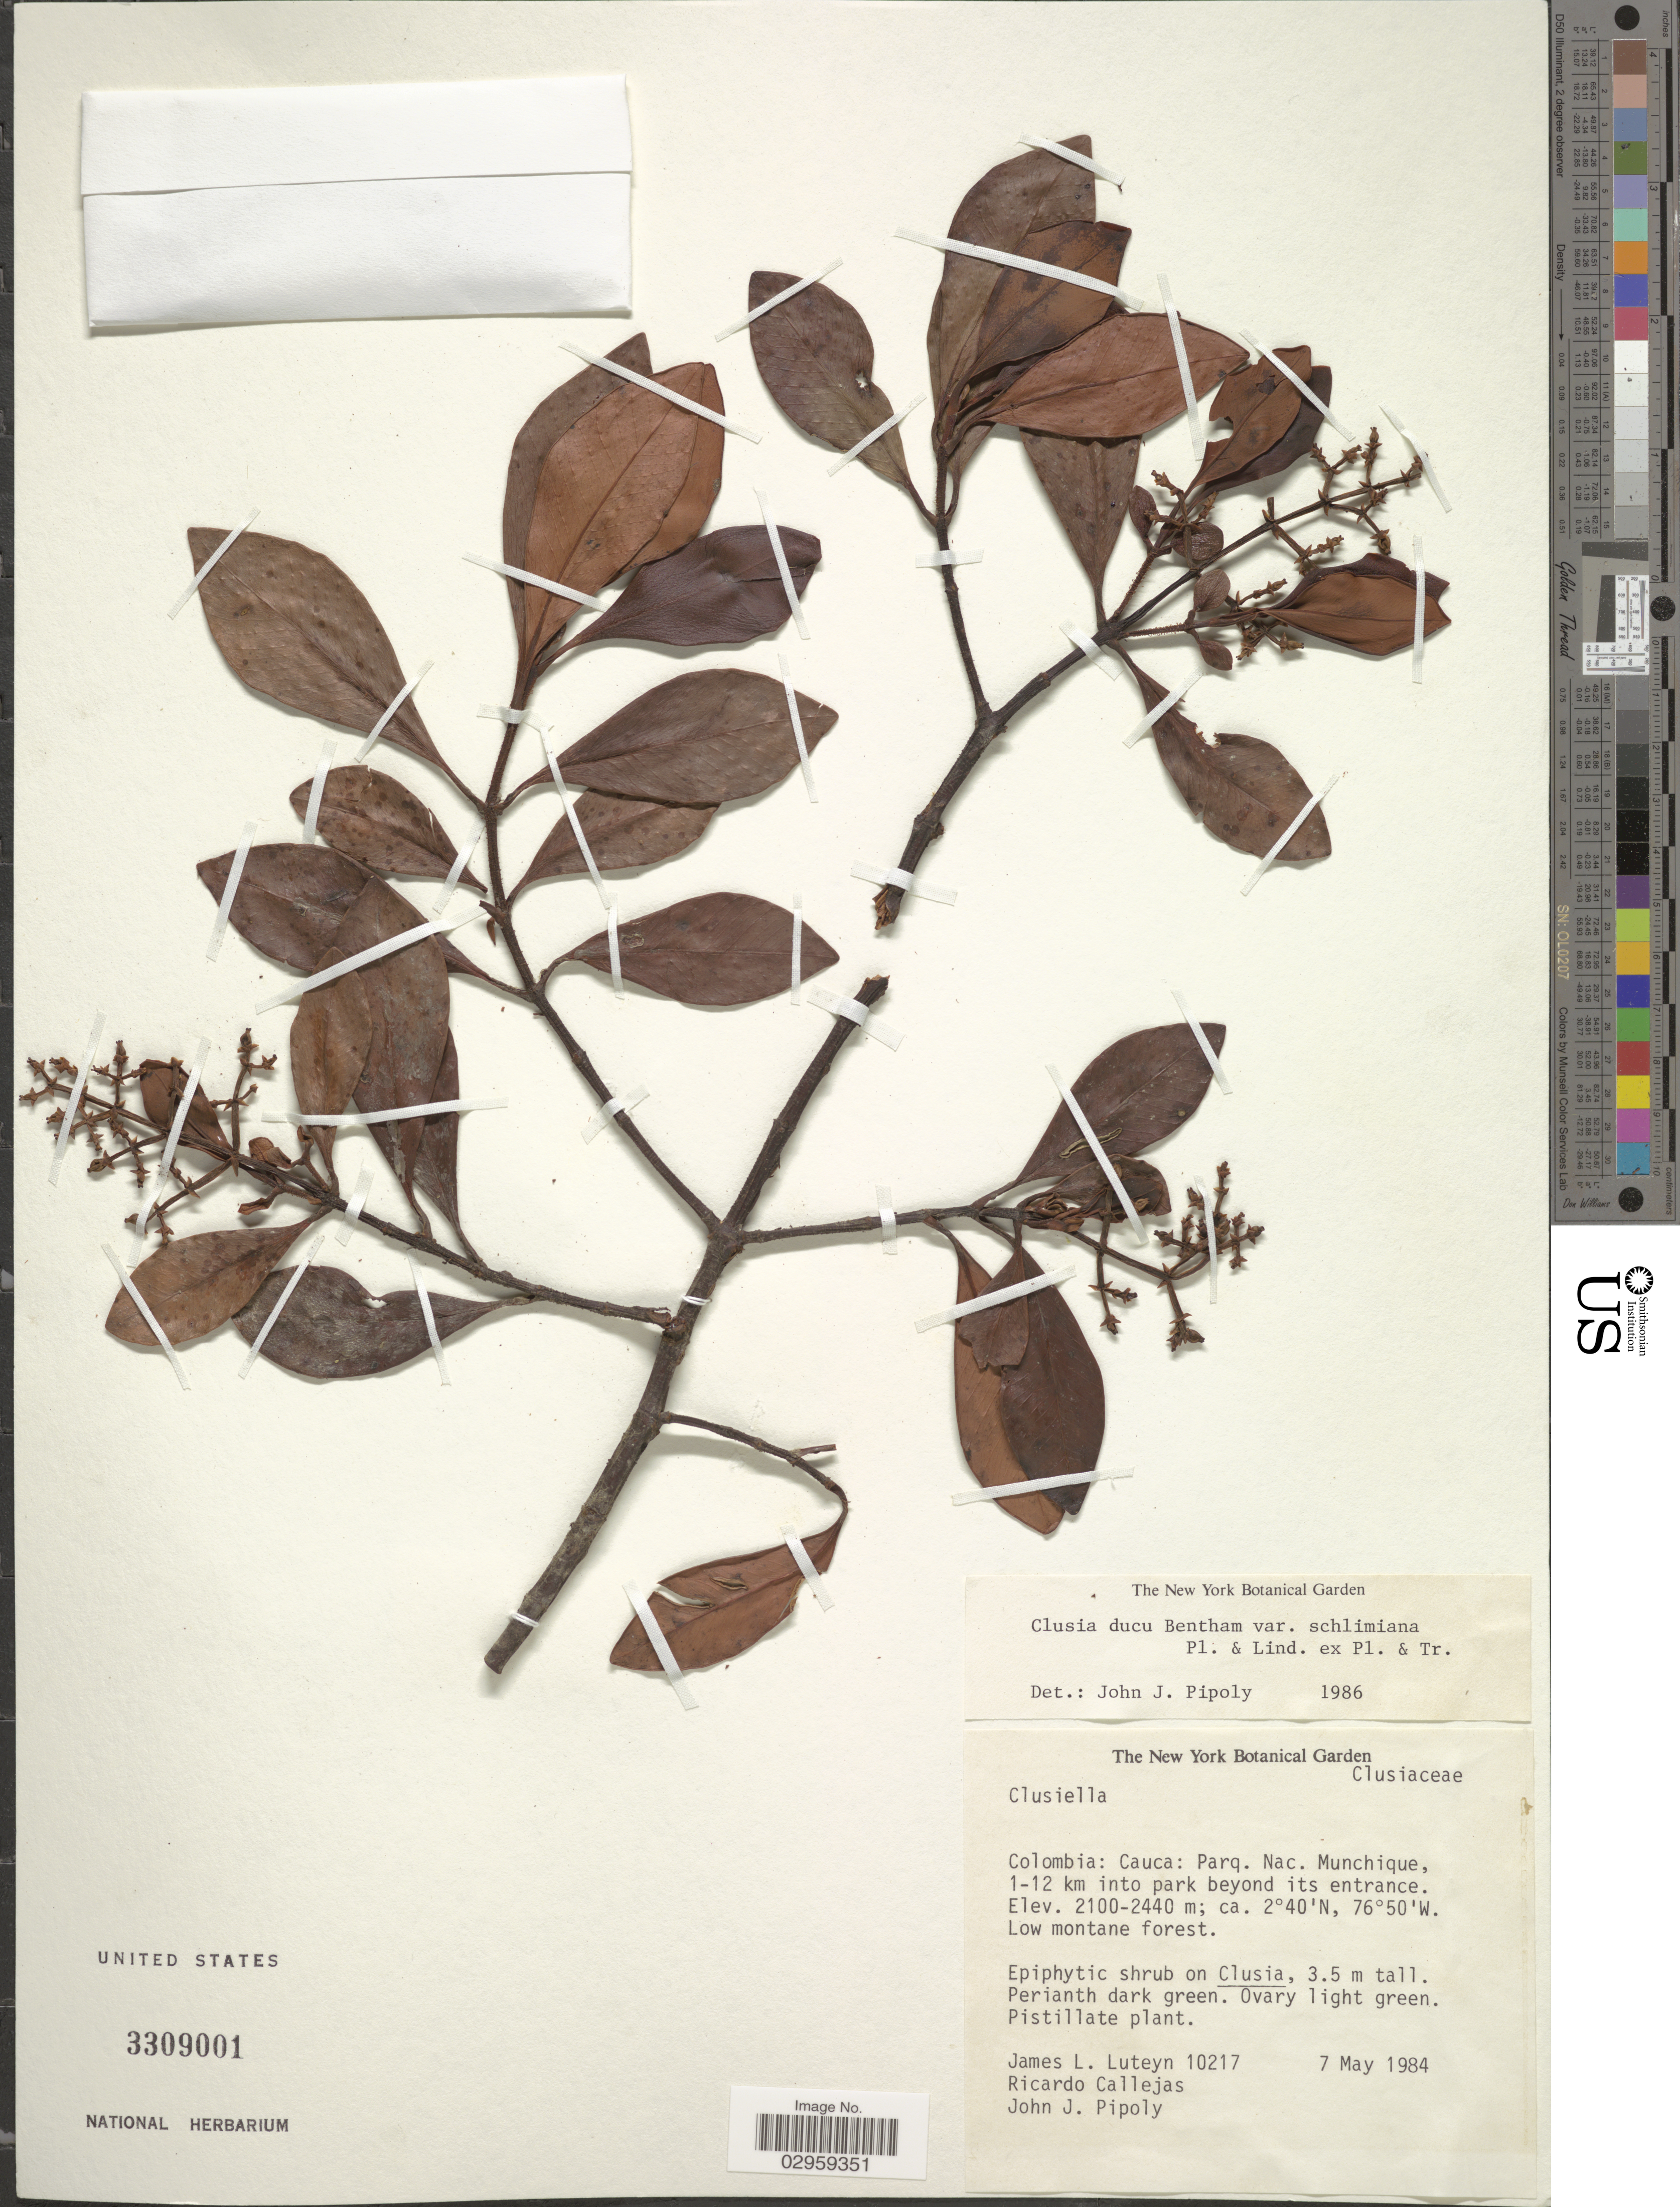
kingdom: Plantae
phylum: Tracheophyta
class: Magnoliopsida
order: Malpighiales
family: Clusiaceae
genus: Clusia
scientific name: Clusia ducu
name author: Benth.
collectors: J. Luteyn, R. Callejas & J. J. Pipoly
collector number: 10217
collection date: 1984-05-07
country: Colombia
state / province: Cauca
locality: Parq. Nac. Munchique, 1-12 km into park beyond its entrance.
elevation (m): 2100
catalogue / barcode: US 3309001